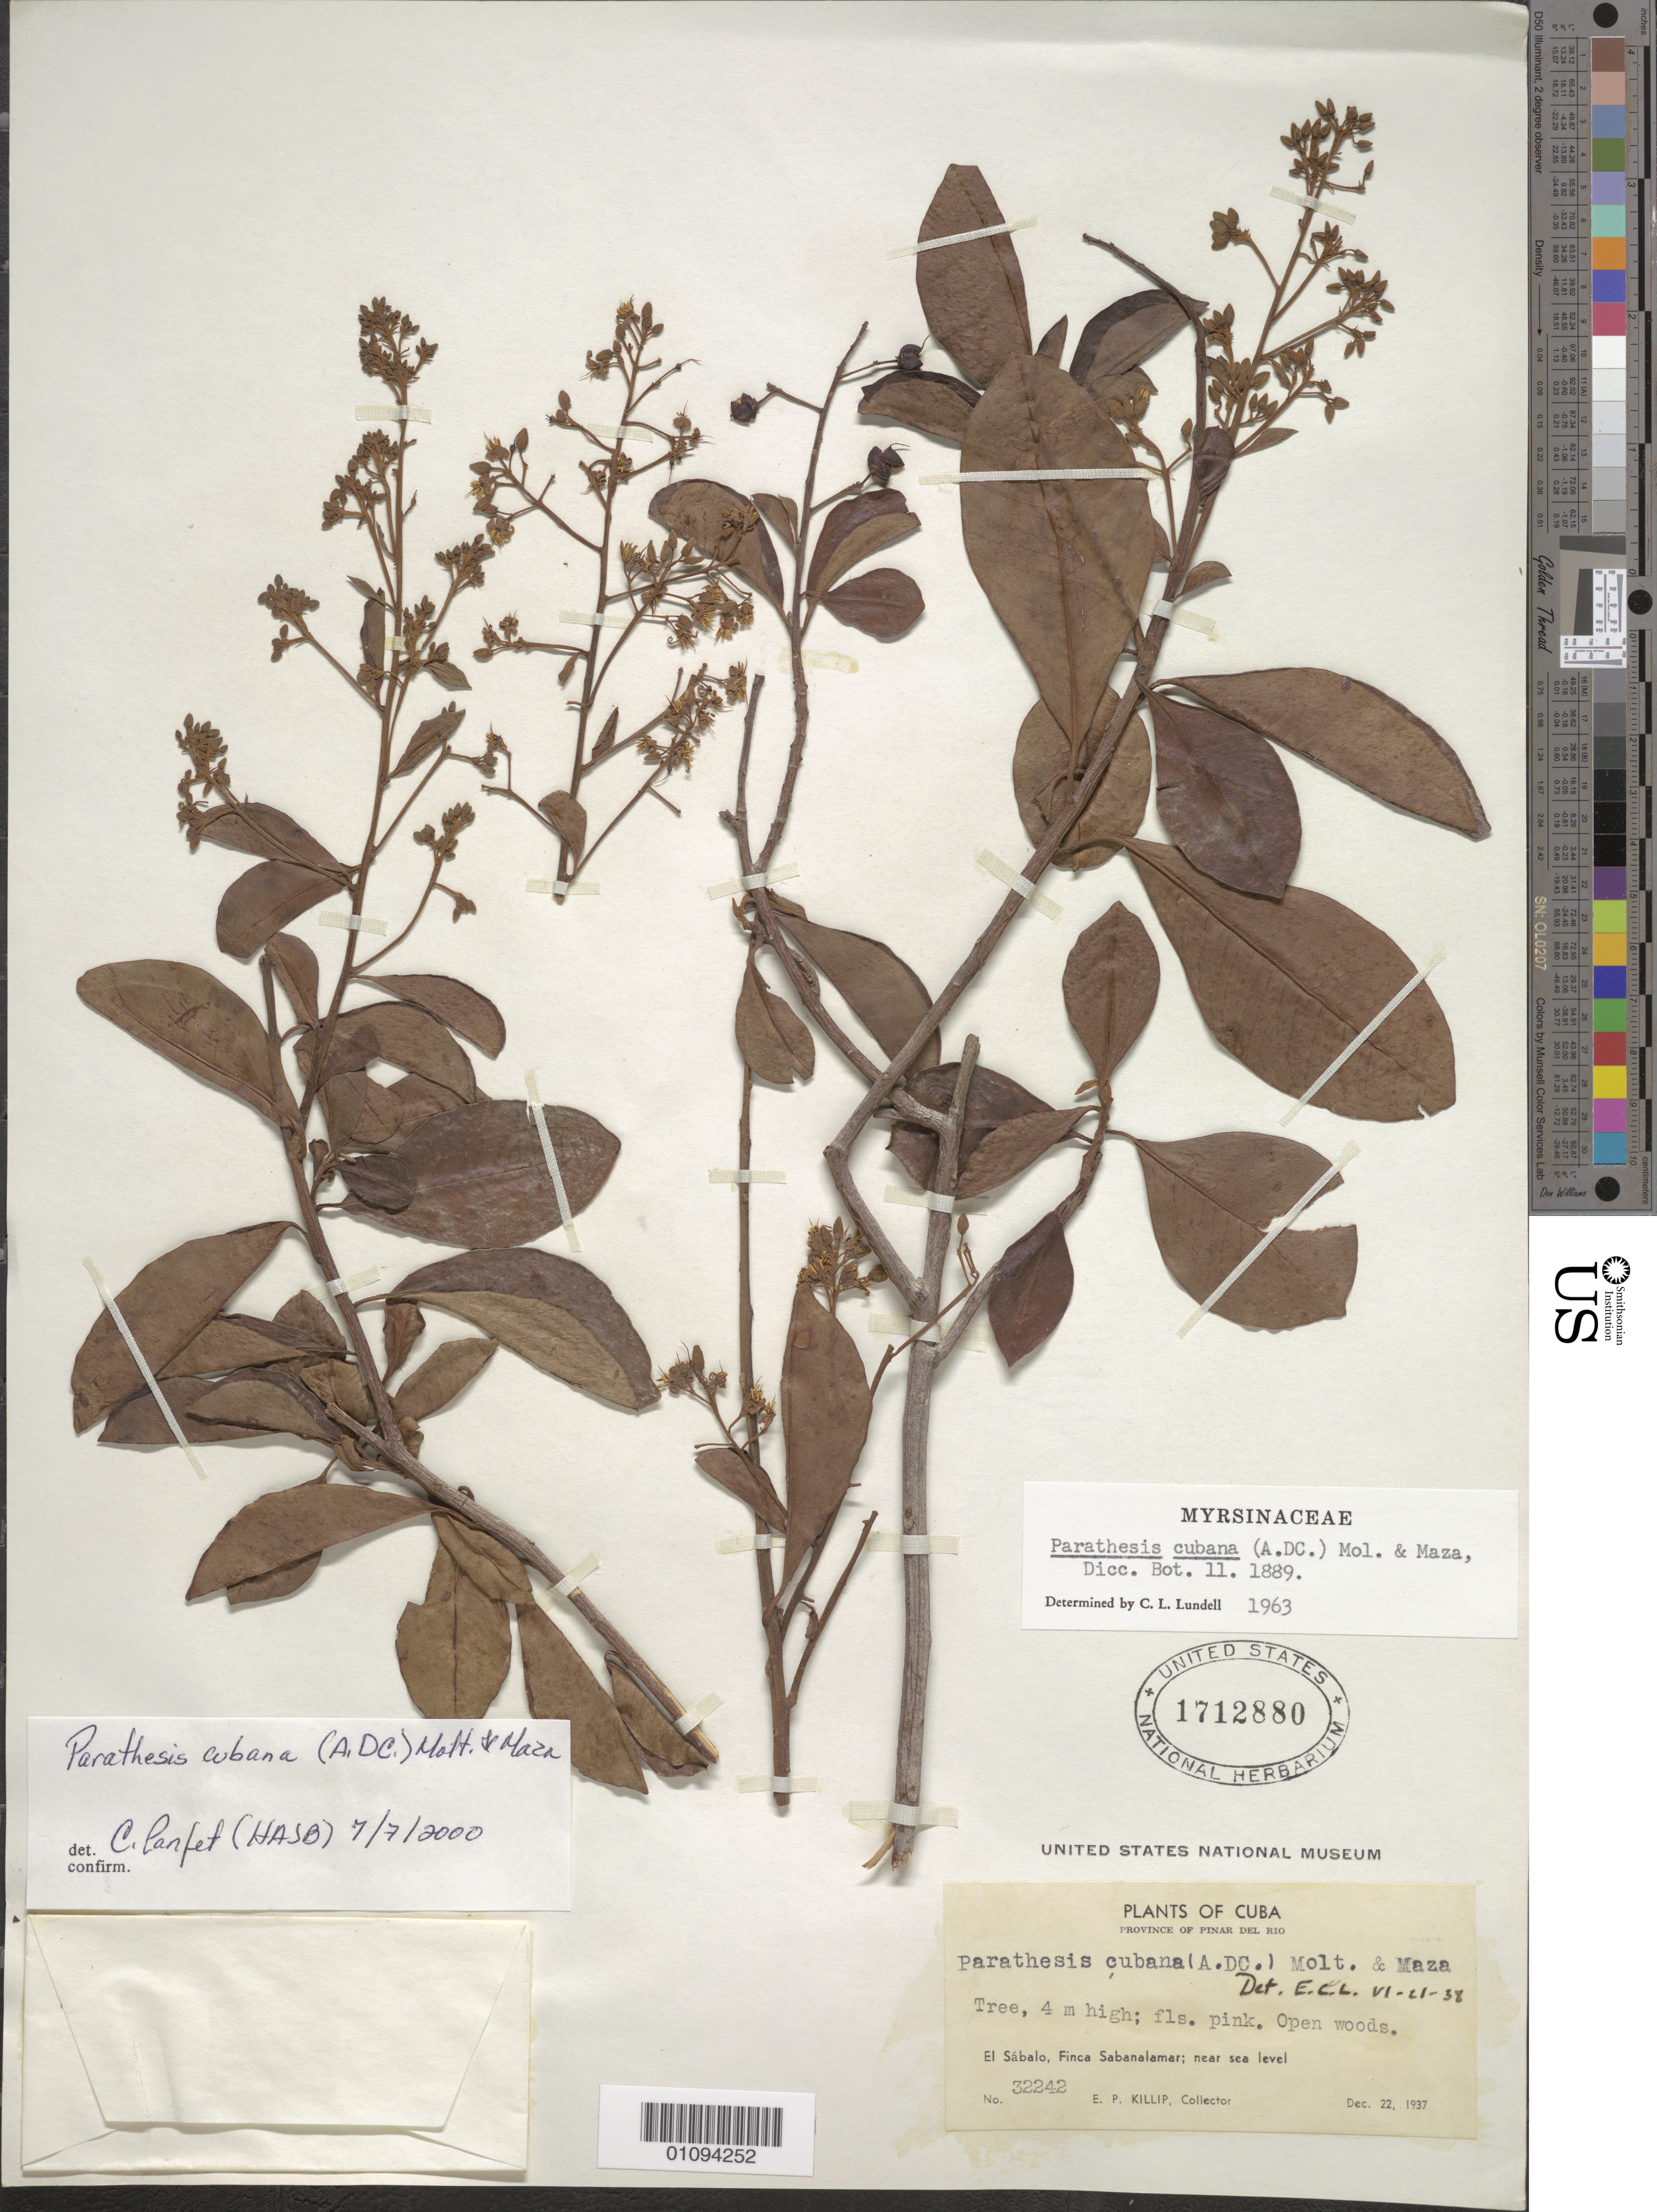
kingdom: Plantae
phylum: Tracheophyta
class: Magnoliopsida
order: Ericales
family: Primulaceae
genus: Parathesis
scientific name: Parathesis cubana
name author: (A. DC.) Molinet & M. Gómez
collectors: E. P. Killip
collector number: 32242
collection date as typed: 22 Dec 1937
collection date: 1937-12-22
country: Cuba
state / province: Pinar del Rio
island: Cuba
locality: El Sabalo, Finca Sabanalamar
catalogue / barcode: US 1712880